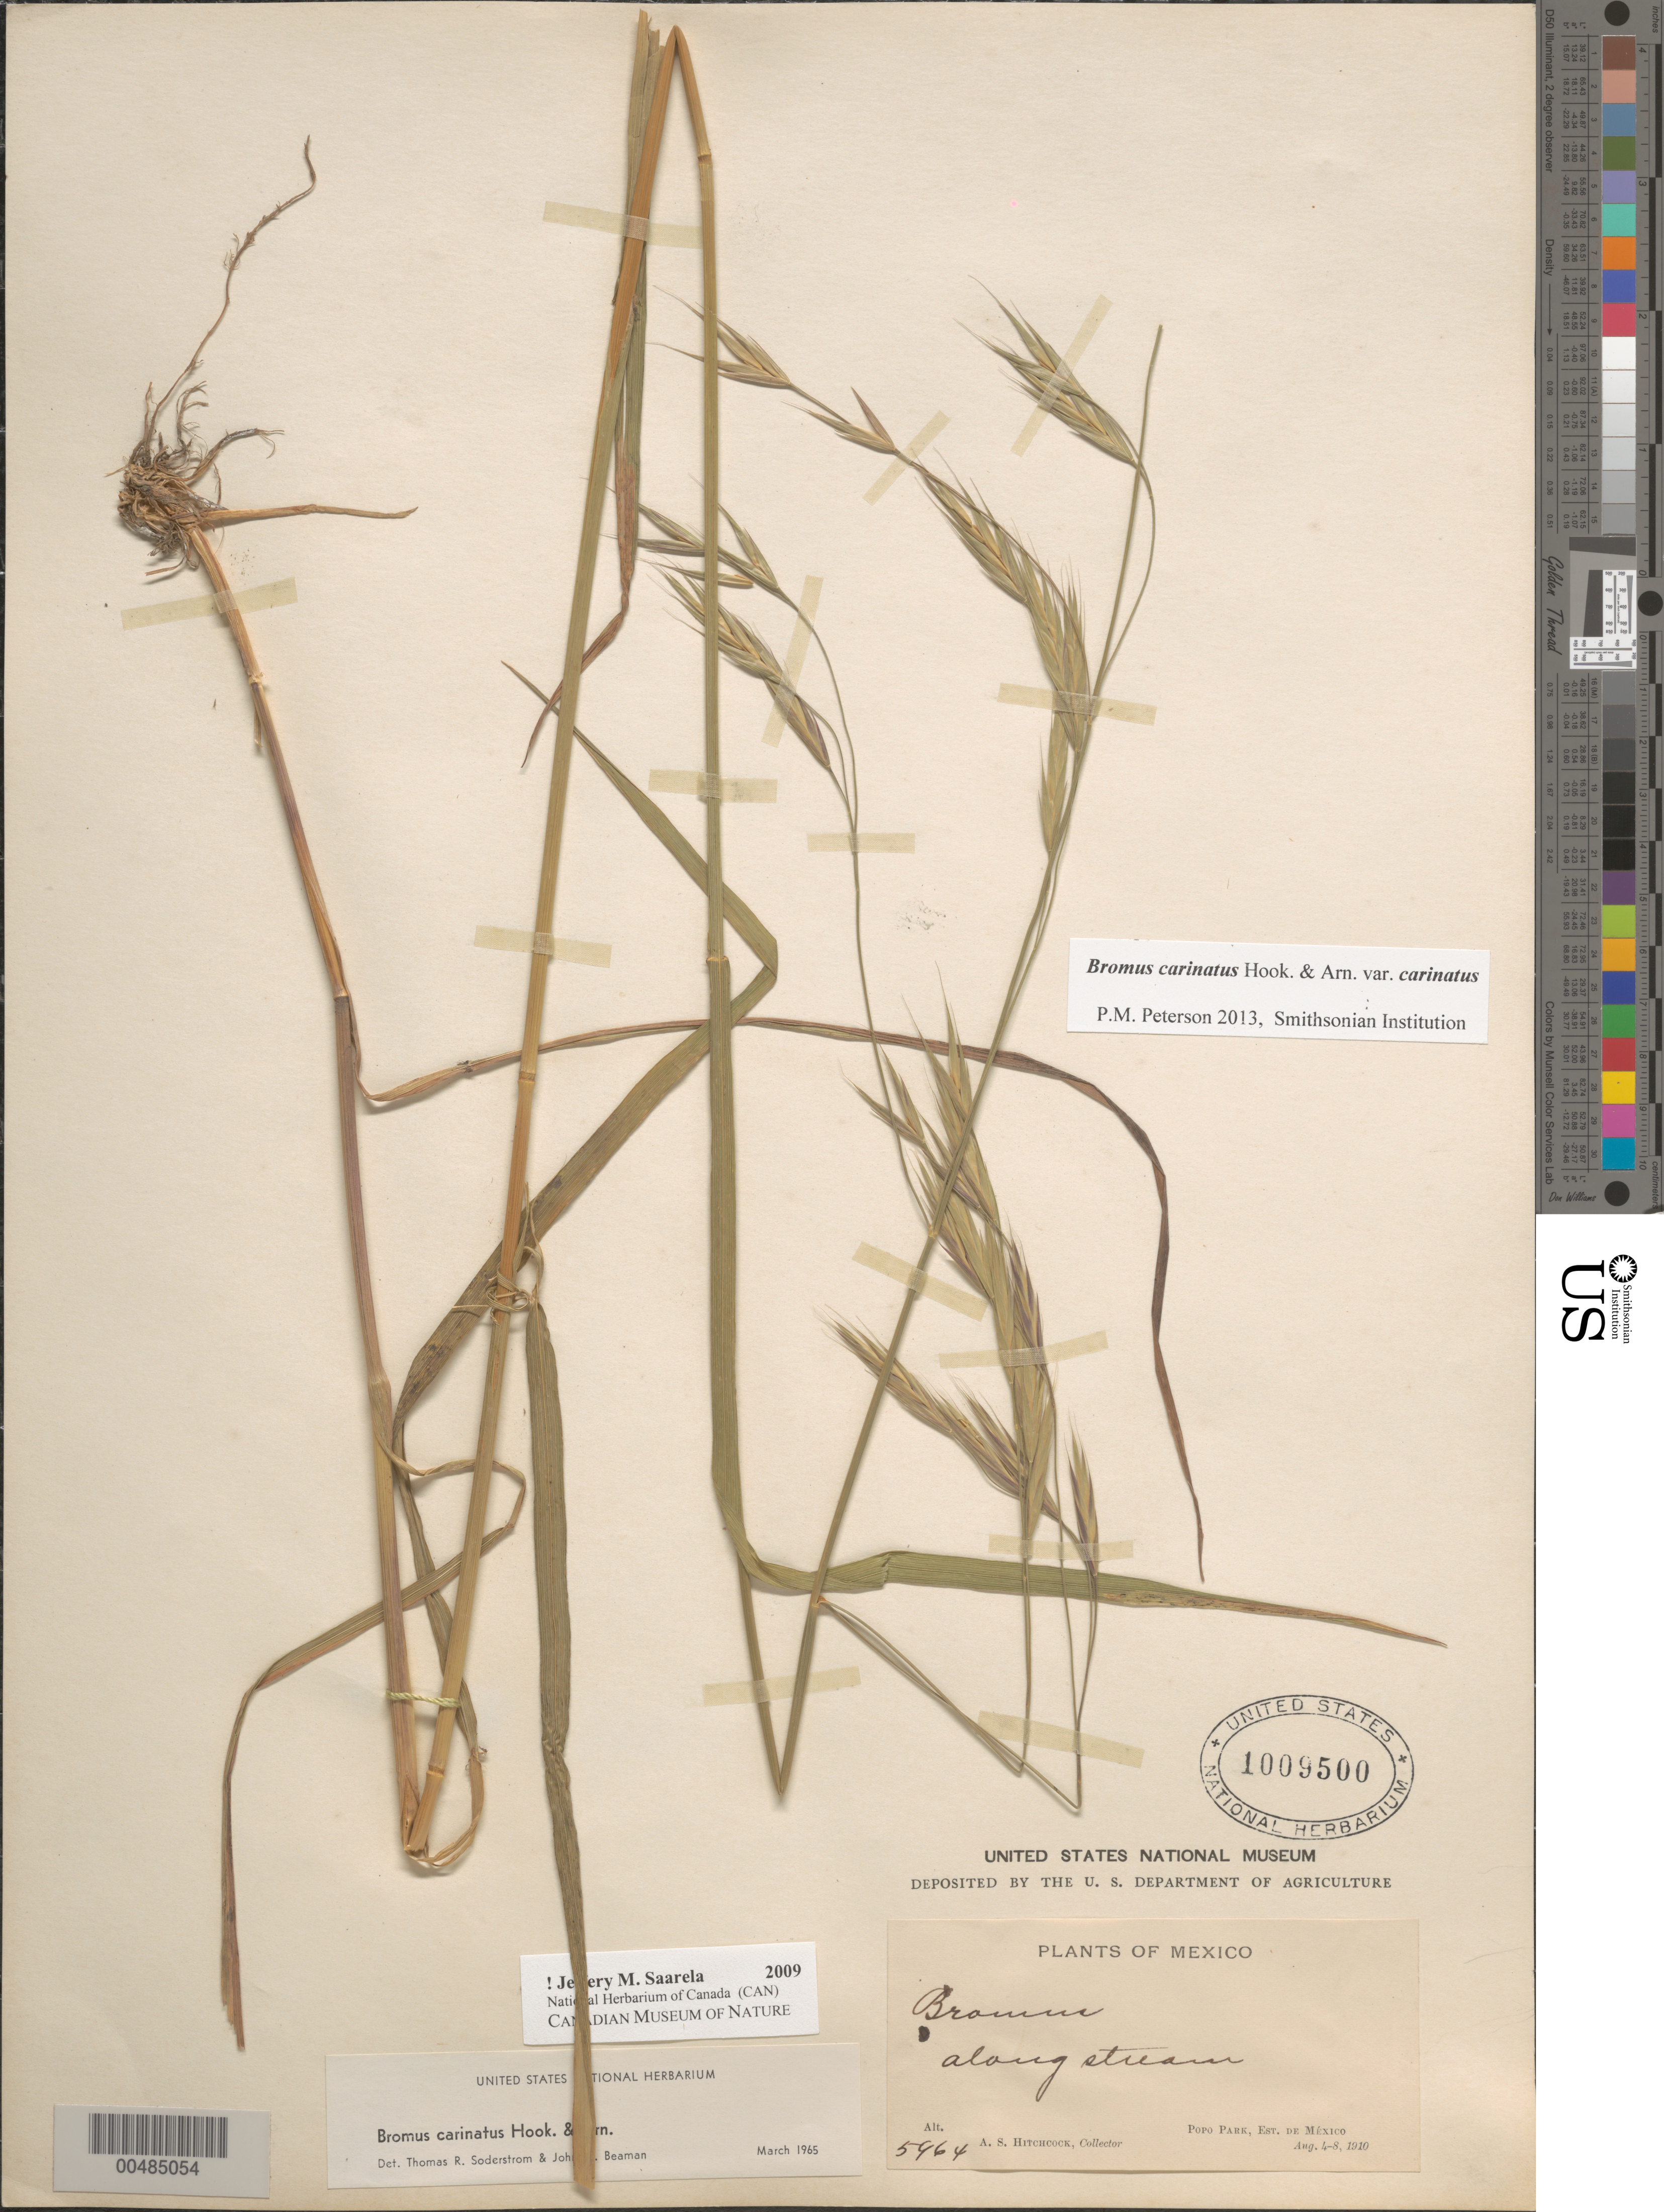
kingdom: Plantae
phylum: Tracheophyta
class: Liliopsida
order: Poales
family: Poaceae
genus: Bromus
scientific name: Bromus carinatus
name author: Hook. & Arn.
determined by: Soderstrom, T. R.; Beaman, J. H.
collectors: A. S. Hitchcock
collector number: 5964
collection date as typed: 4 Aug 1910 to 8 Aug 1910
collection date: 1910-08-04/1910-08-08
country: Mexico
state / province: México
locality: Popo Park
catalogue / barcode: US 1009500